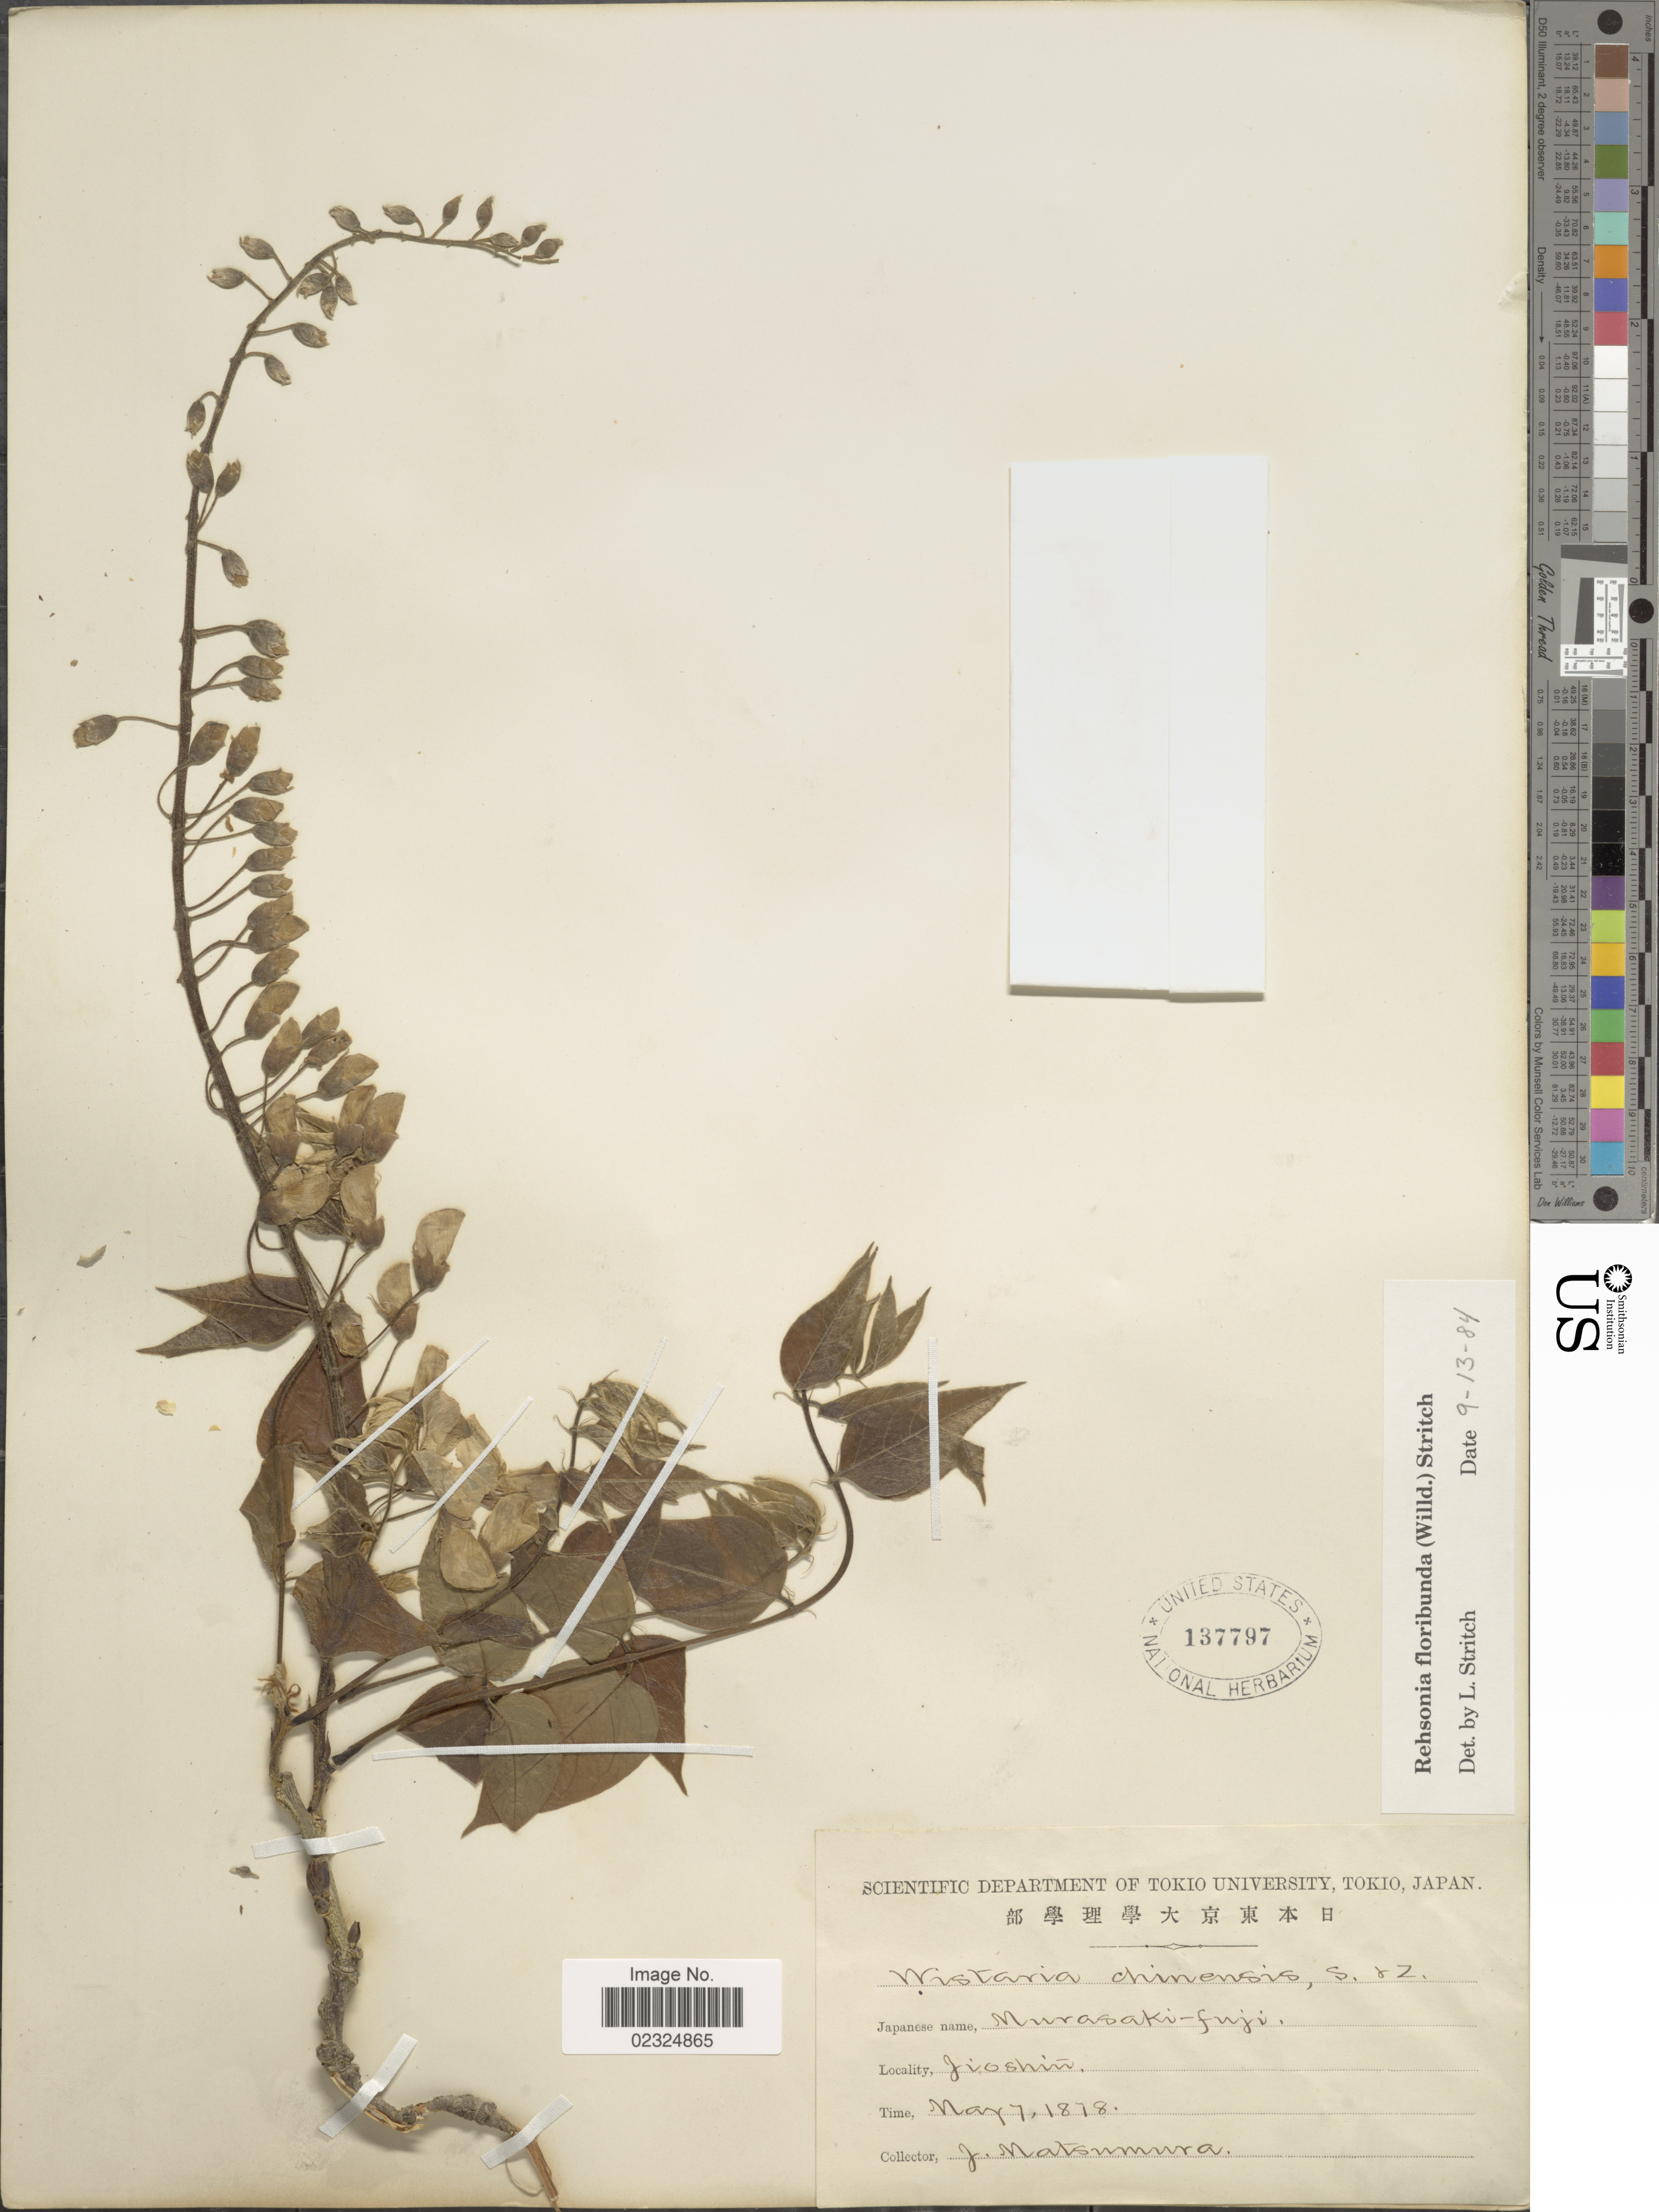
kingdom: Plantae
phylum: Tracheophyta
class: Magnoliopsida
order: Fabales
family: Fabaceae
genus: Wisteria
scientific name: Wisteria floribunda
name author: (Willd.) DC.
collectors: J. Matsumura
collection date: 1878-05-07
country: Japan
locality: Jioshin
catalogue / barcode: US 137797